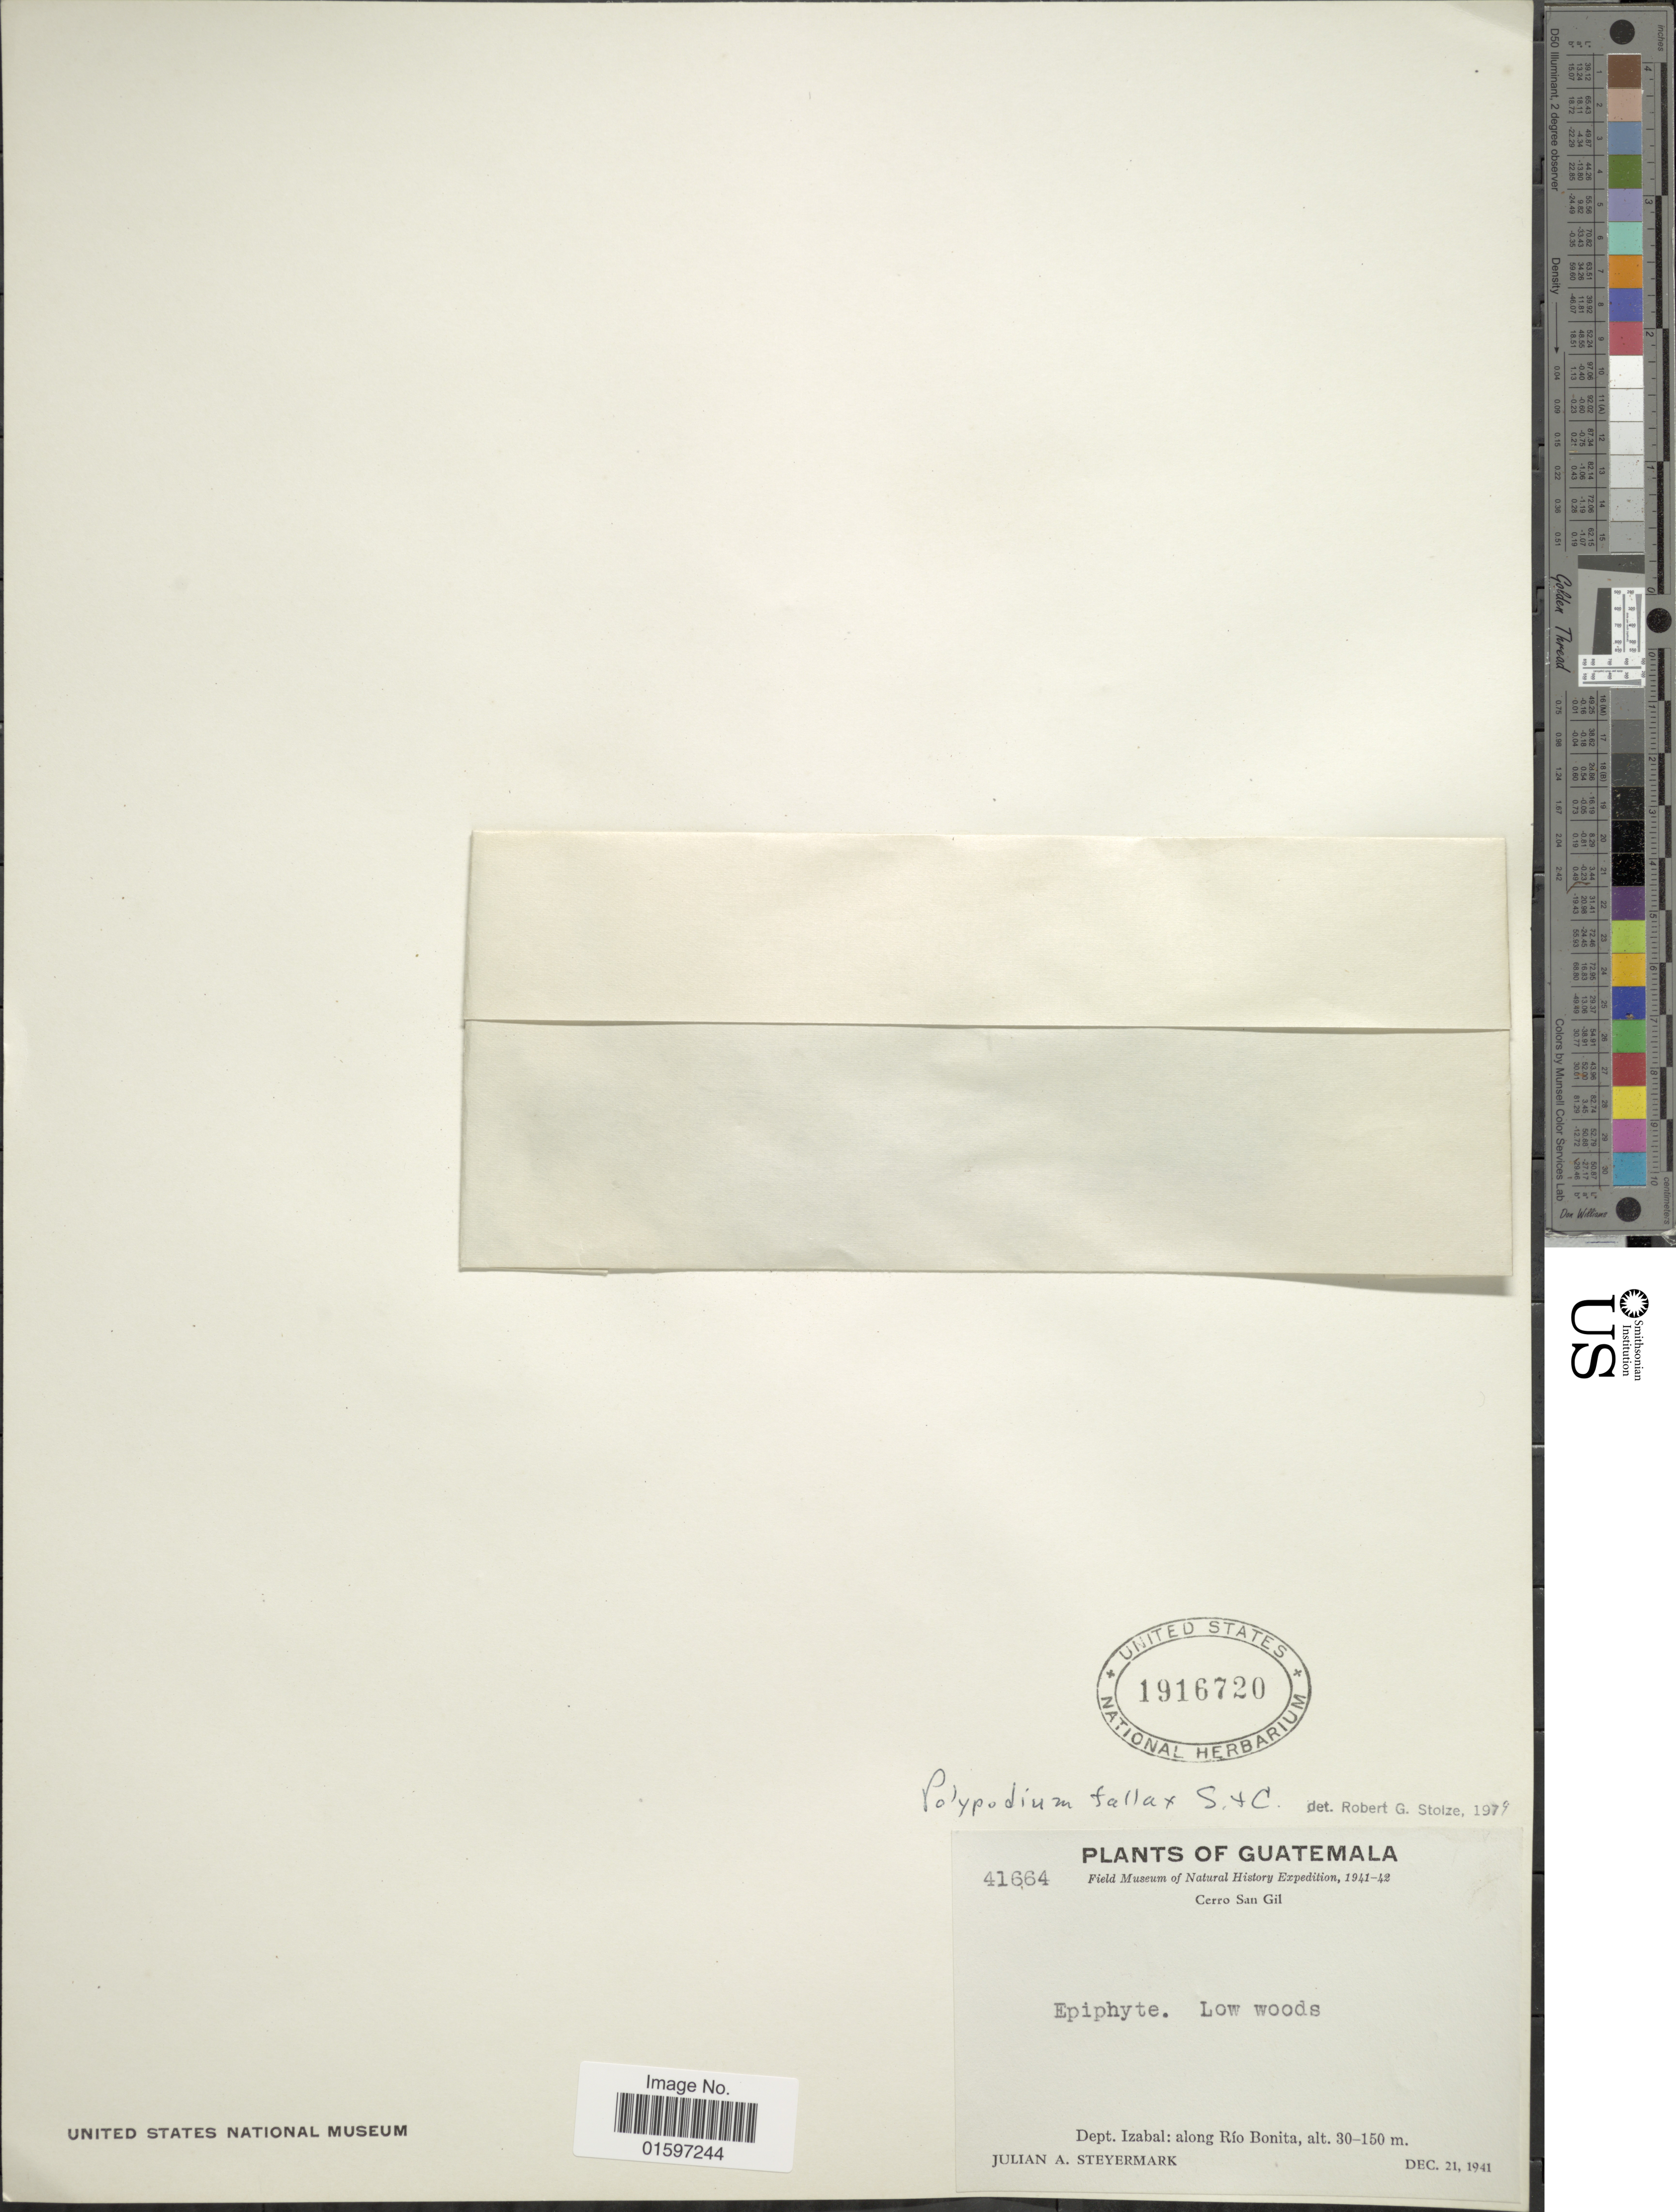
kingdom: Plantae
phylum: Tracheophyta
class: Polypodiopsida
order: Polypodiales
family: Polypodiaceae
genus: Pleopeltis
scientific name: Pleopeltis fallax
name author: (Schltdl. & Cham.) Mickel & Beitel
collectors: J. Steyermark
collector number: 41664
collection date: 1941-12-21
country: Guatemala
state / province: Izabal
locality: Cerro San Gil, Dept.: Izabal: along Río Bonita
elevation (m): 30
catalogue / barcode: US 1916720